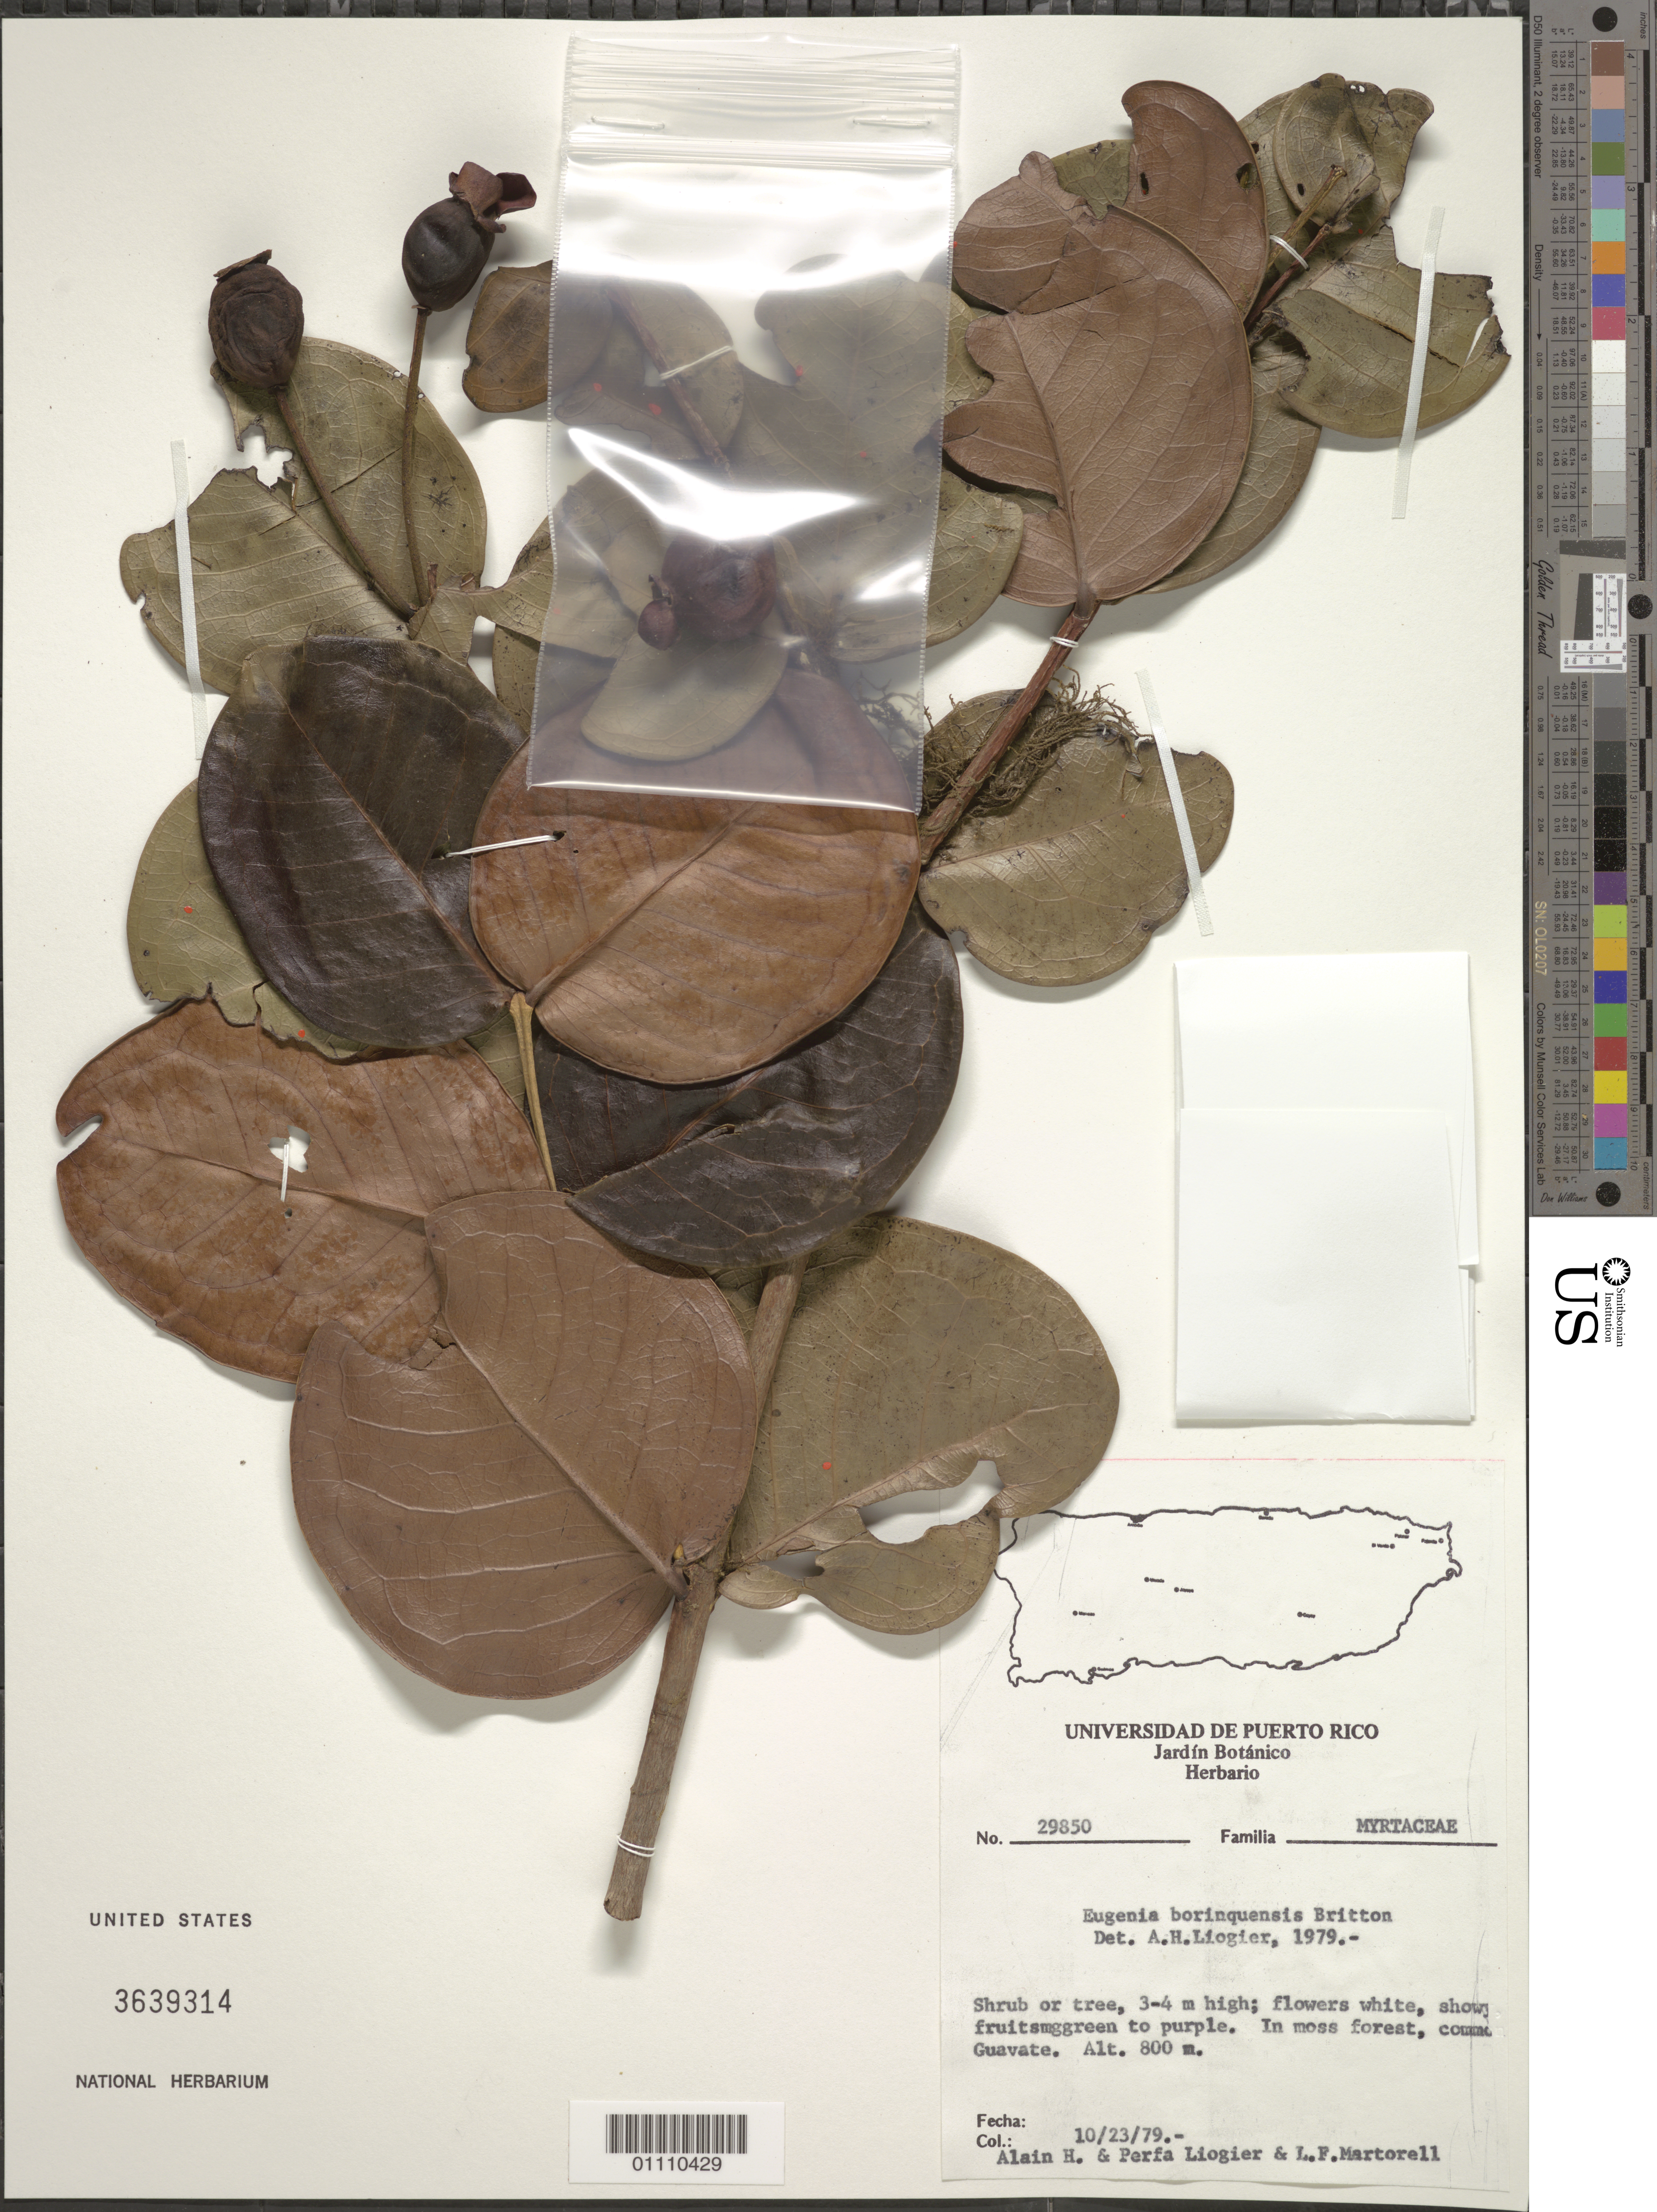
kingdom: Plantae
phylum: Tracheophyta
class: Magnoliopsida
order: Myrtales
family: Myrtaceae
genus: Eugenia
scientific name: Eugenia borinquensis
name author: Britton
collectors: A. H. Liogier, M. P. Liogier & L. Martorell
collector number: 29850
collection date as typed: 23 Oct 1979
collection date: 1979-10-23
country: Puerto Rico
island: Puerto Rico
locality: Guavate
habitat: In moss forest, common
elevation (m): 800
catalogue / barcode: US 3639314